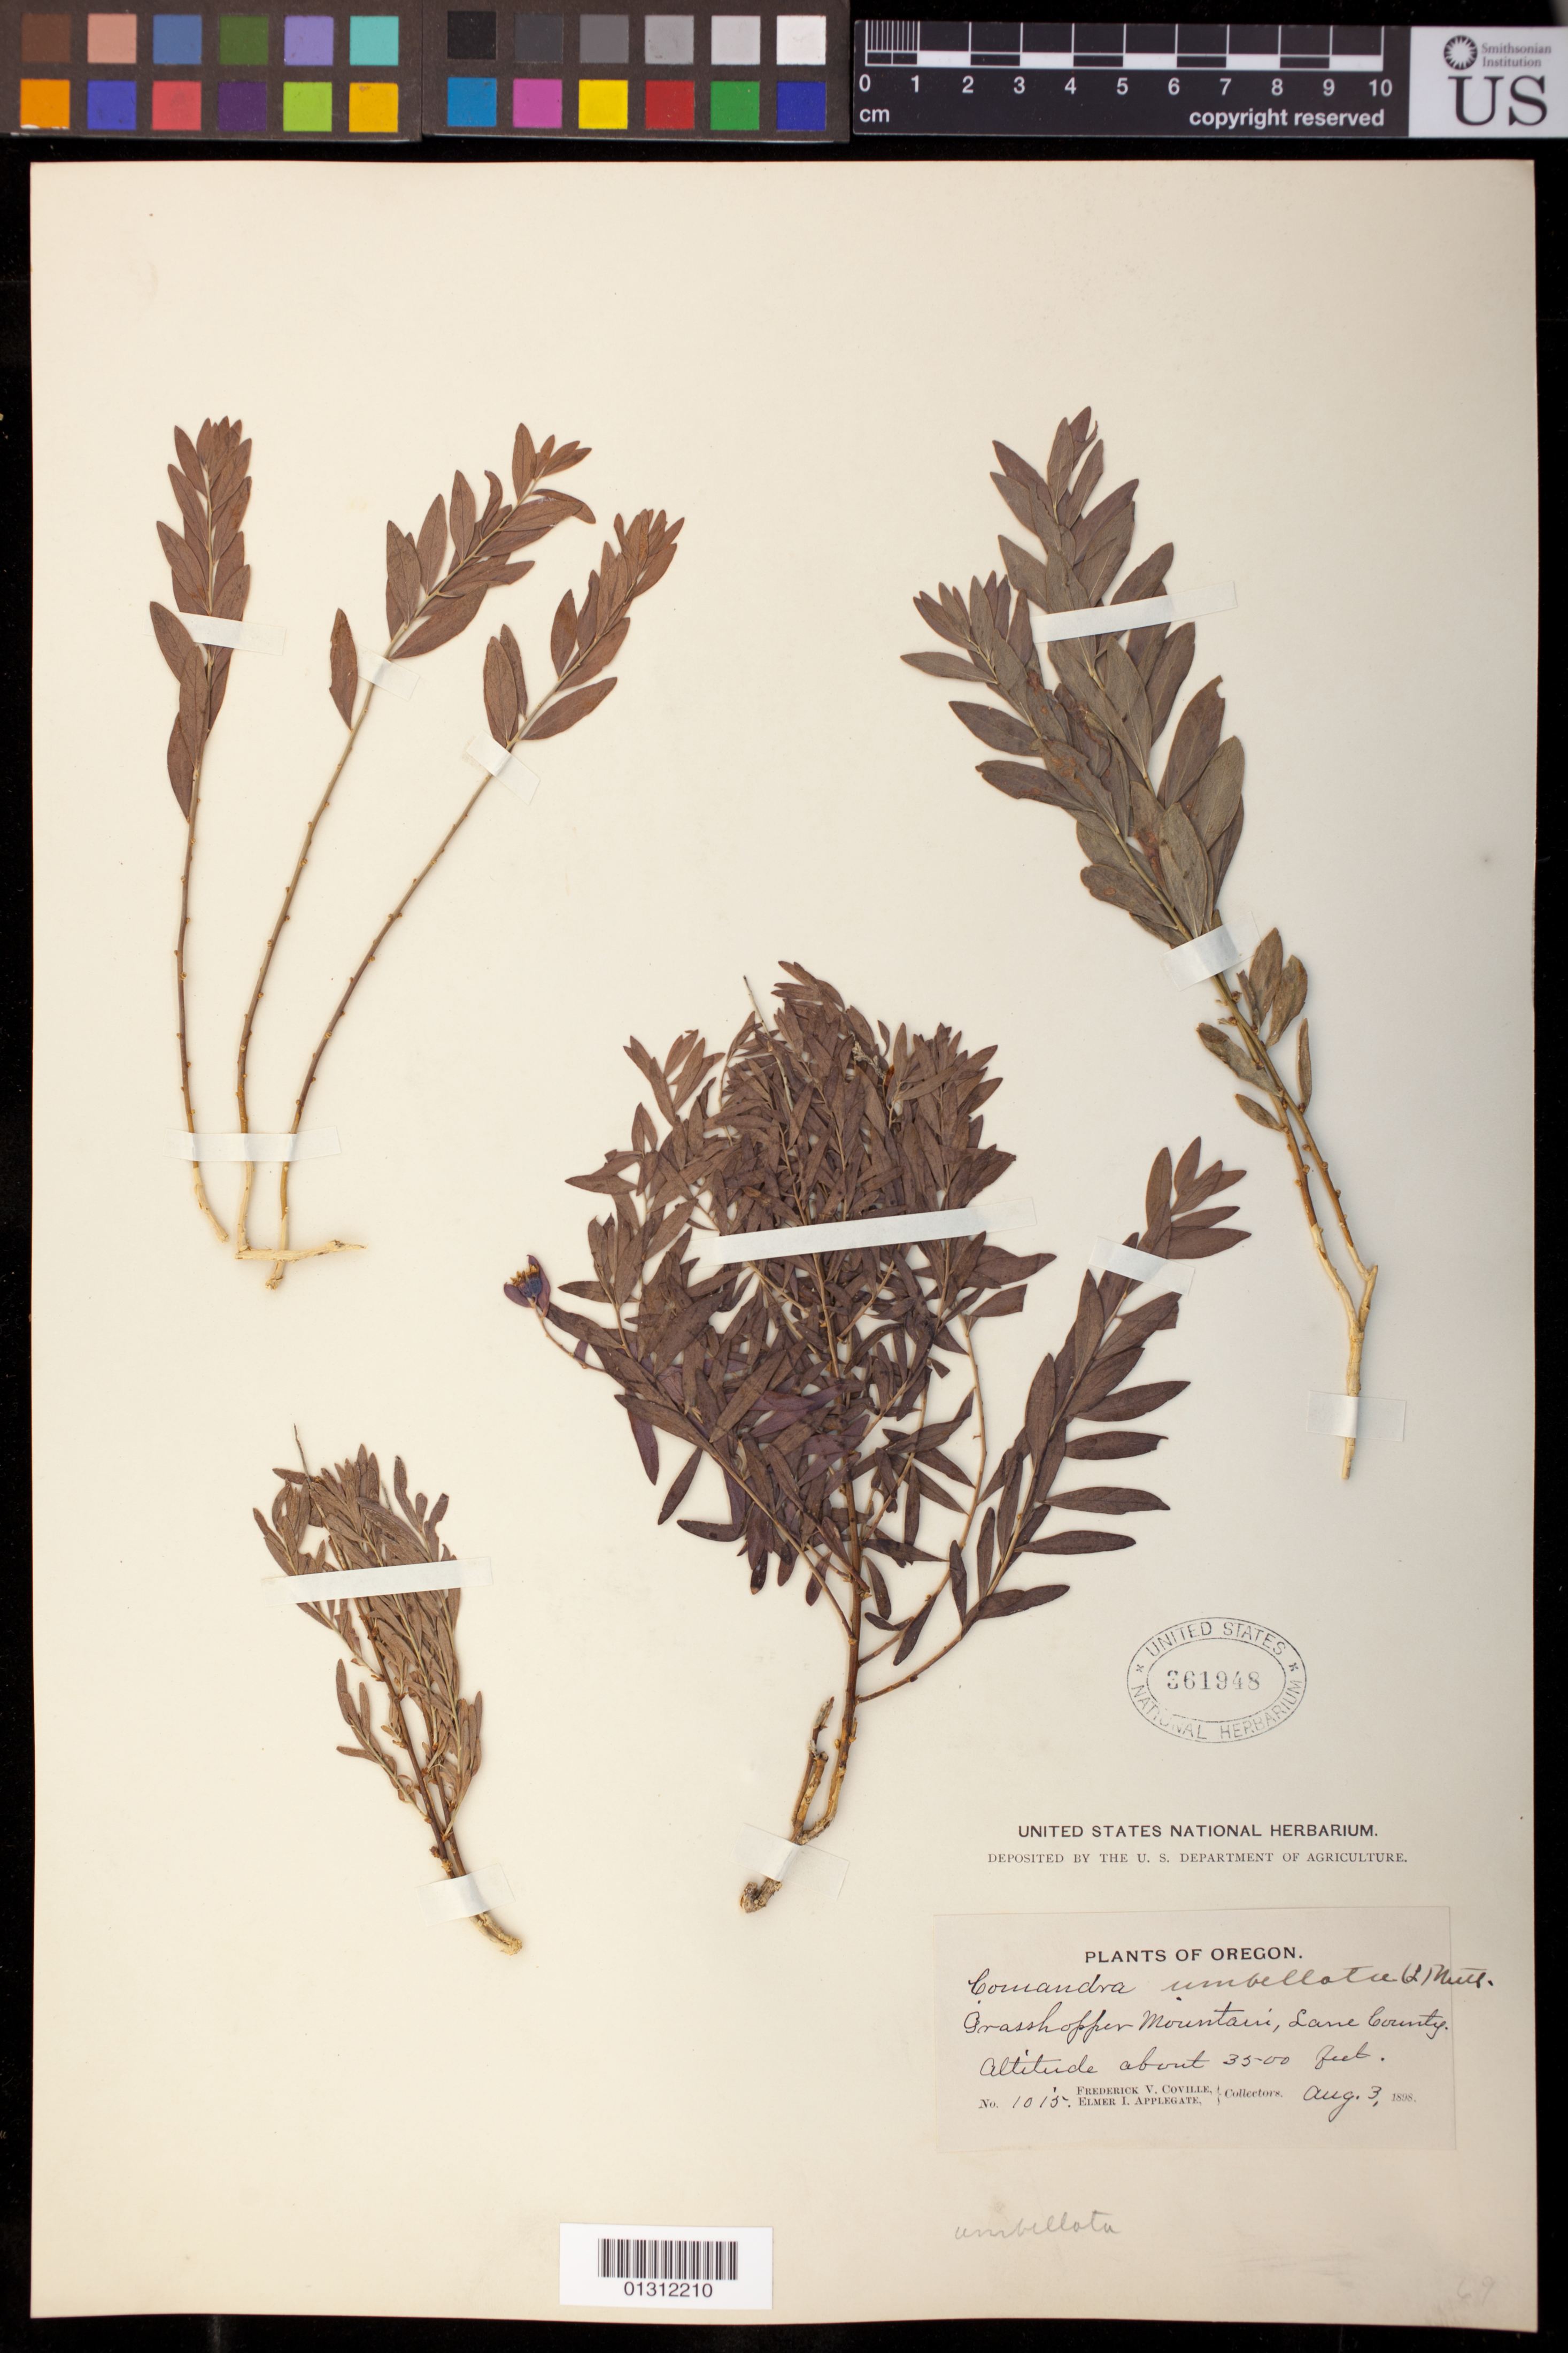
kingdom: Plantae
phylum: Tracheophyta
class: Magnoliopsida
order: Santalales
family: Comandraceae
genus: Comandra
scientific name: Comandra umbellata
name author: (L.) Nutt.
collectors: F. V. Coville & E. I. Applegate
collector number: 1015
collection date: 1898-08-03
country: United States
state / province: Oregon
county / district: Lane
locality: Grasshopper Mountain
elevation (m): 1067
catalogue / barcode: US 361948